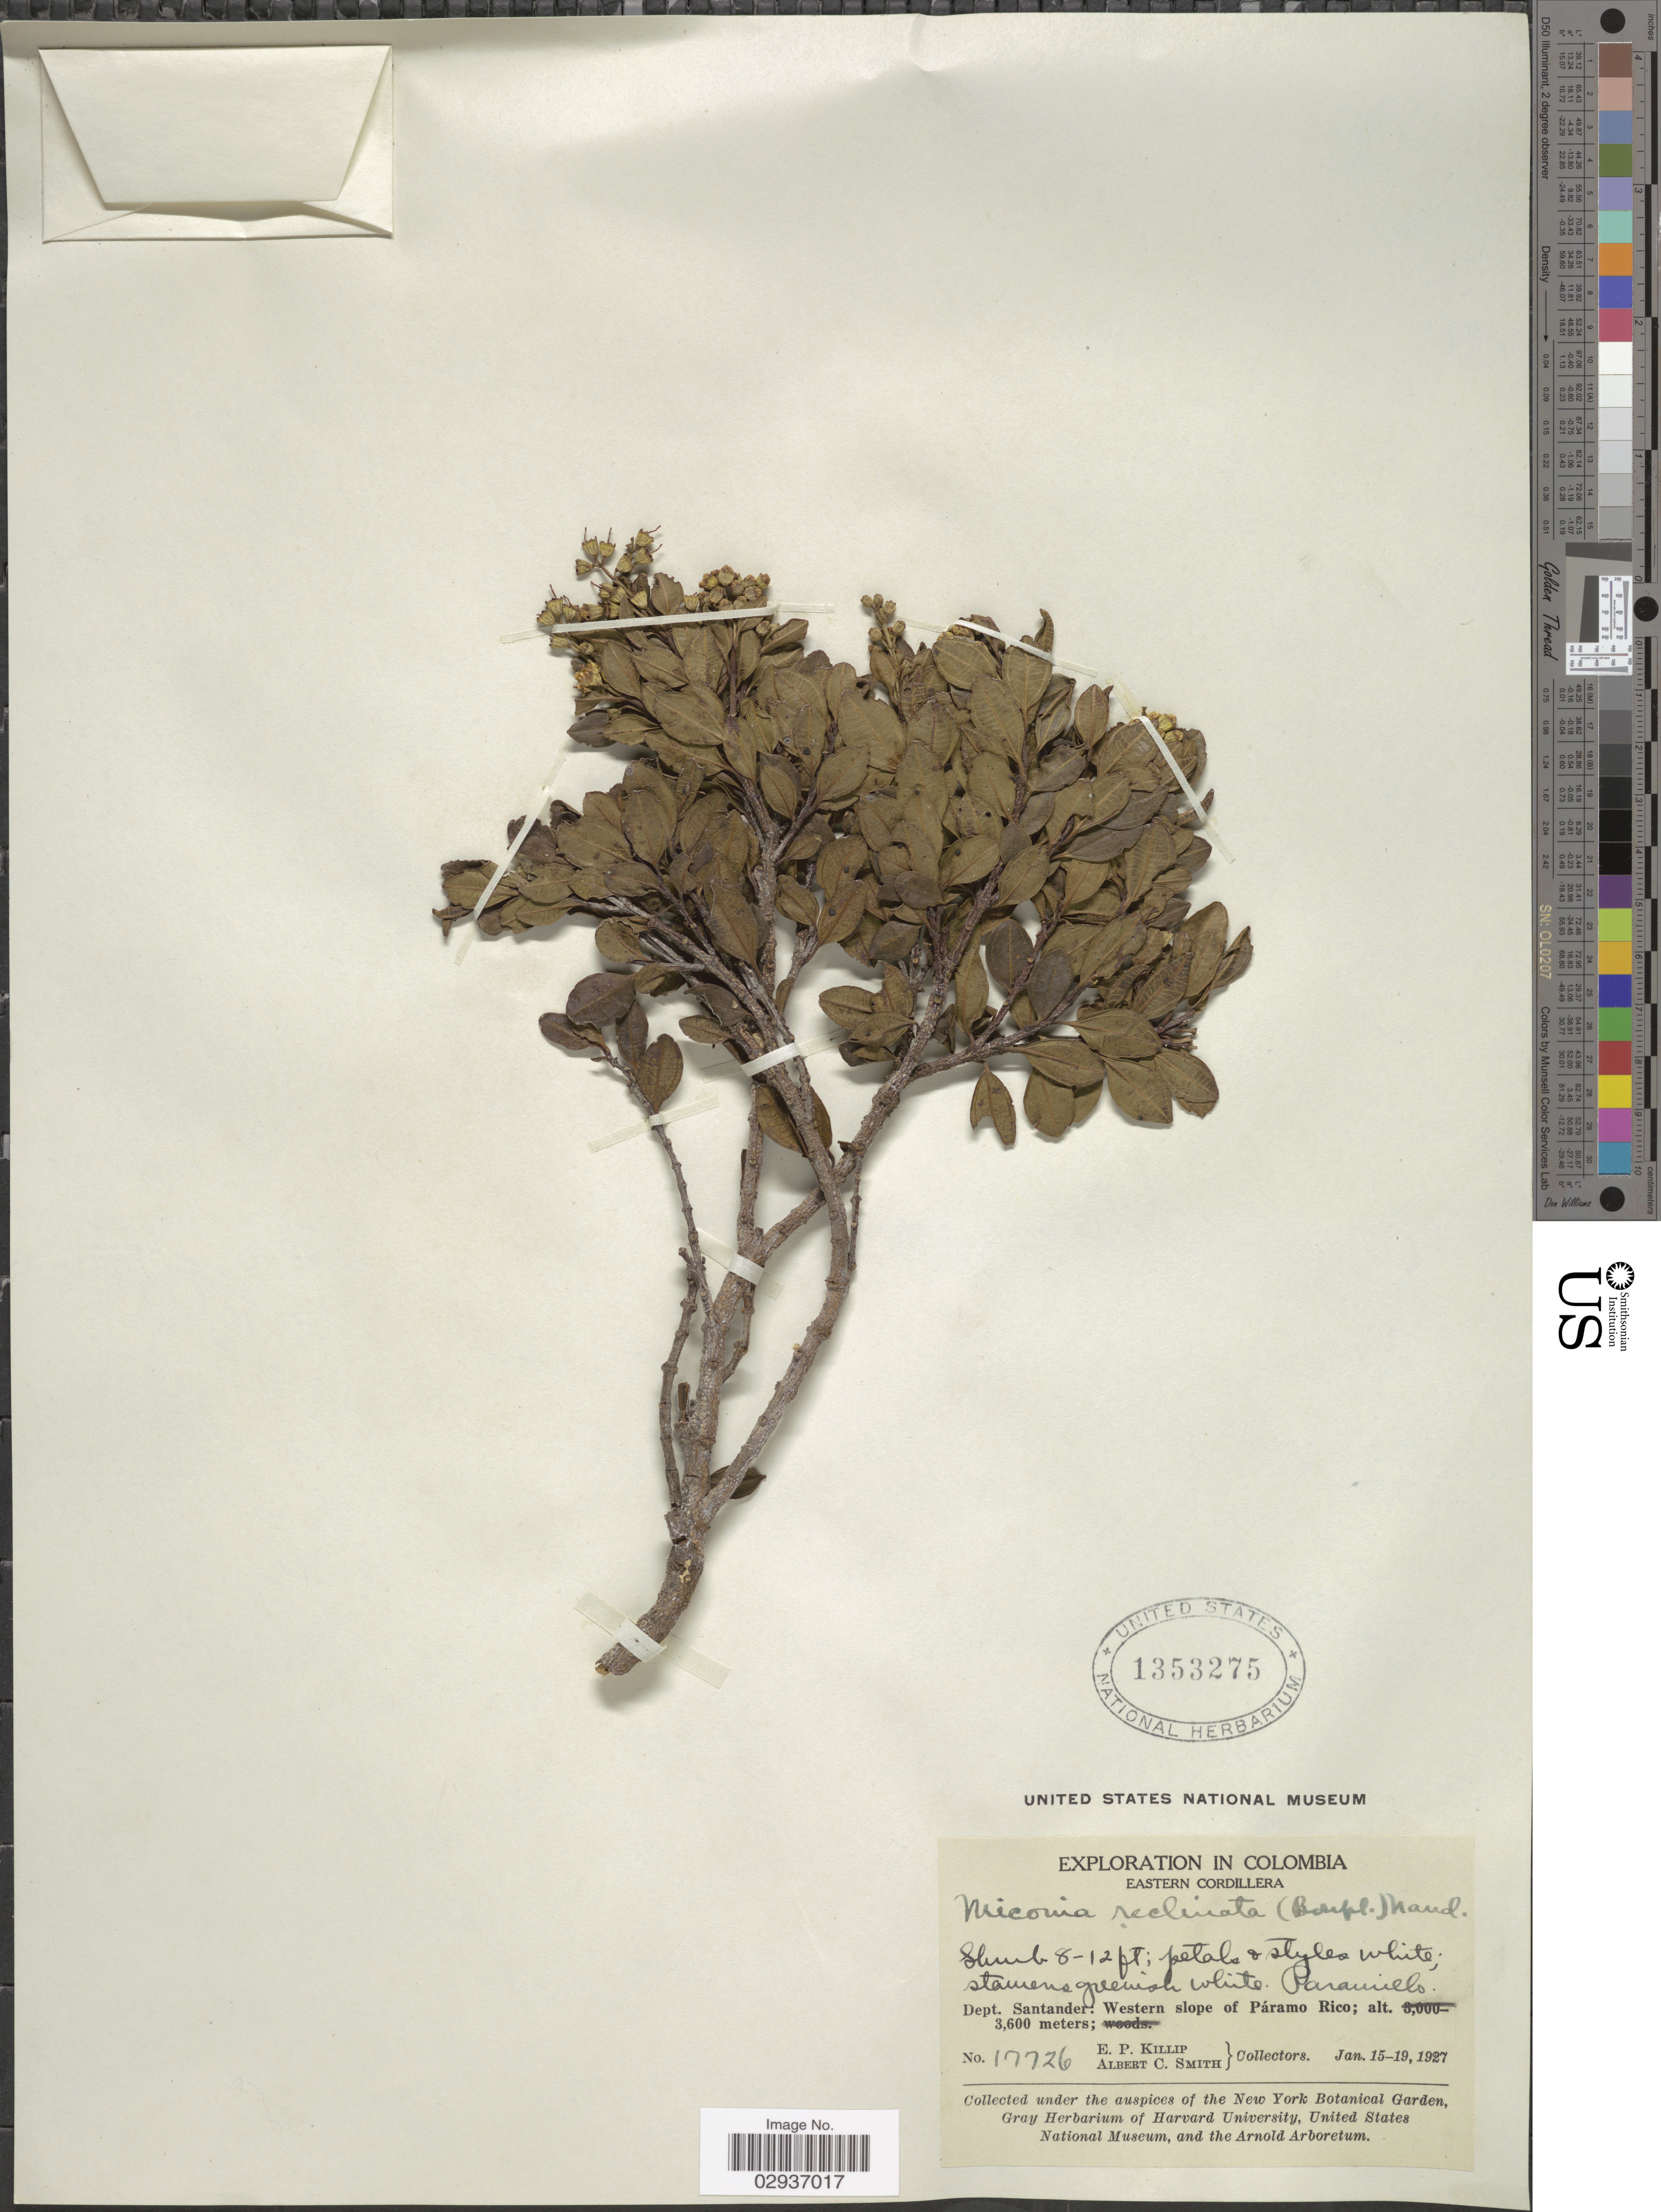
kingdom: Plantae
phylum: Tracheophyta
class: Magnoliopsida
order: Myrtales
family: Melastomataceae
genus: Miconia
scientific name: Miconia buxifolia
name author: Naudin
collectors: E. P. Killip & A. C. Smith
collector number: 17726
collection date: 1927-01-15/1927-01-19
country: Colombia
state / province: Santander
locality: Eastern Cordillera: Dept. Santander: Western slope of Páramo Rico.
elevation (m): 3600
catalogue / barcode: US 1353275